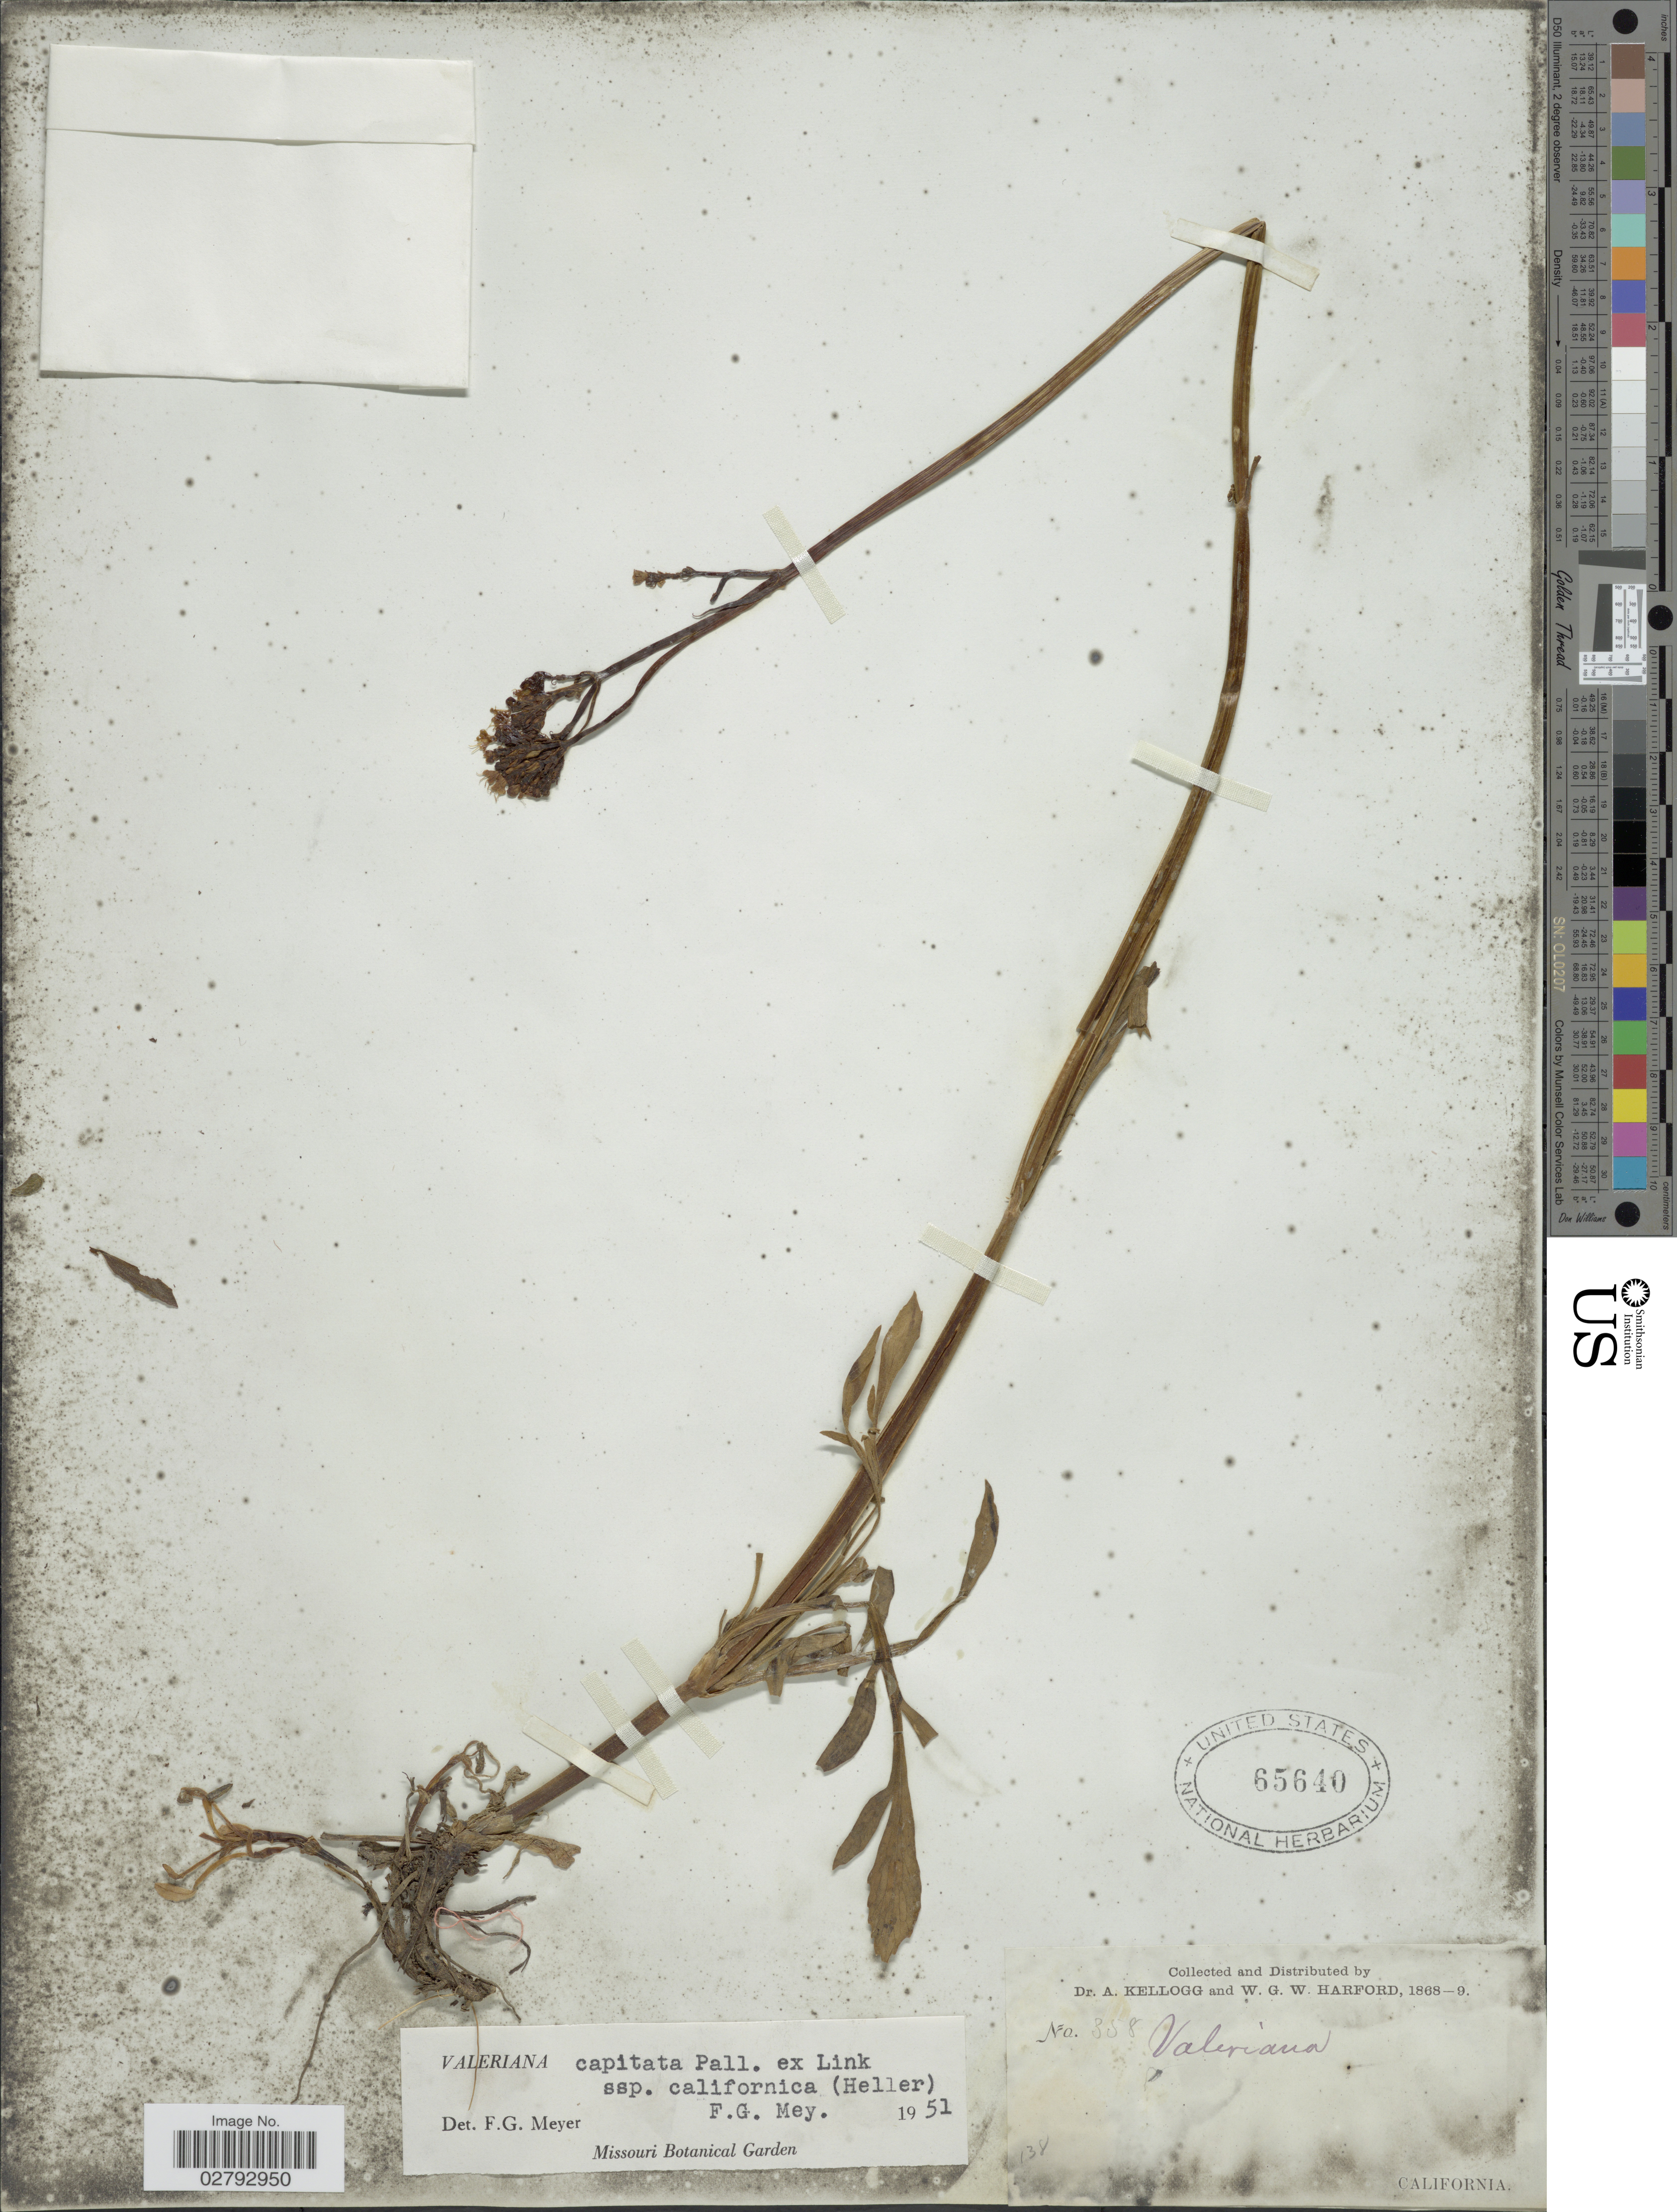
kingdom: Plantae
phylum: Tracheophyta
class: Magnoliopsida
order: Dipsacales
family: Caprifoliaceae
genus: Valeriana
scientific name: Valeriana capitata subsp. californica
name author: (A. Heller) F.G. Mey.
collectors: A. Kellogg & W. G. W. Harford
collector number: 358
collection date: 1868/1869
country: United States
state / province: California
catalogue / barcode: US 65640